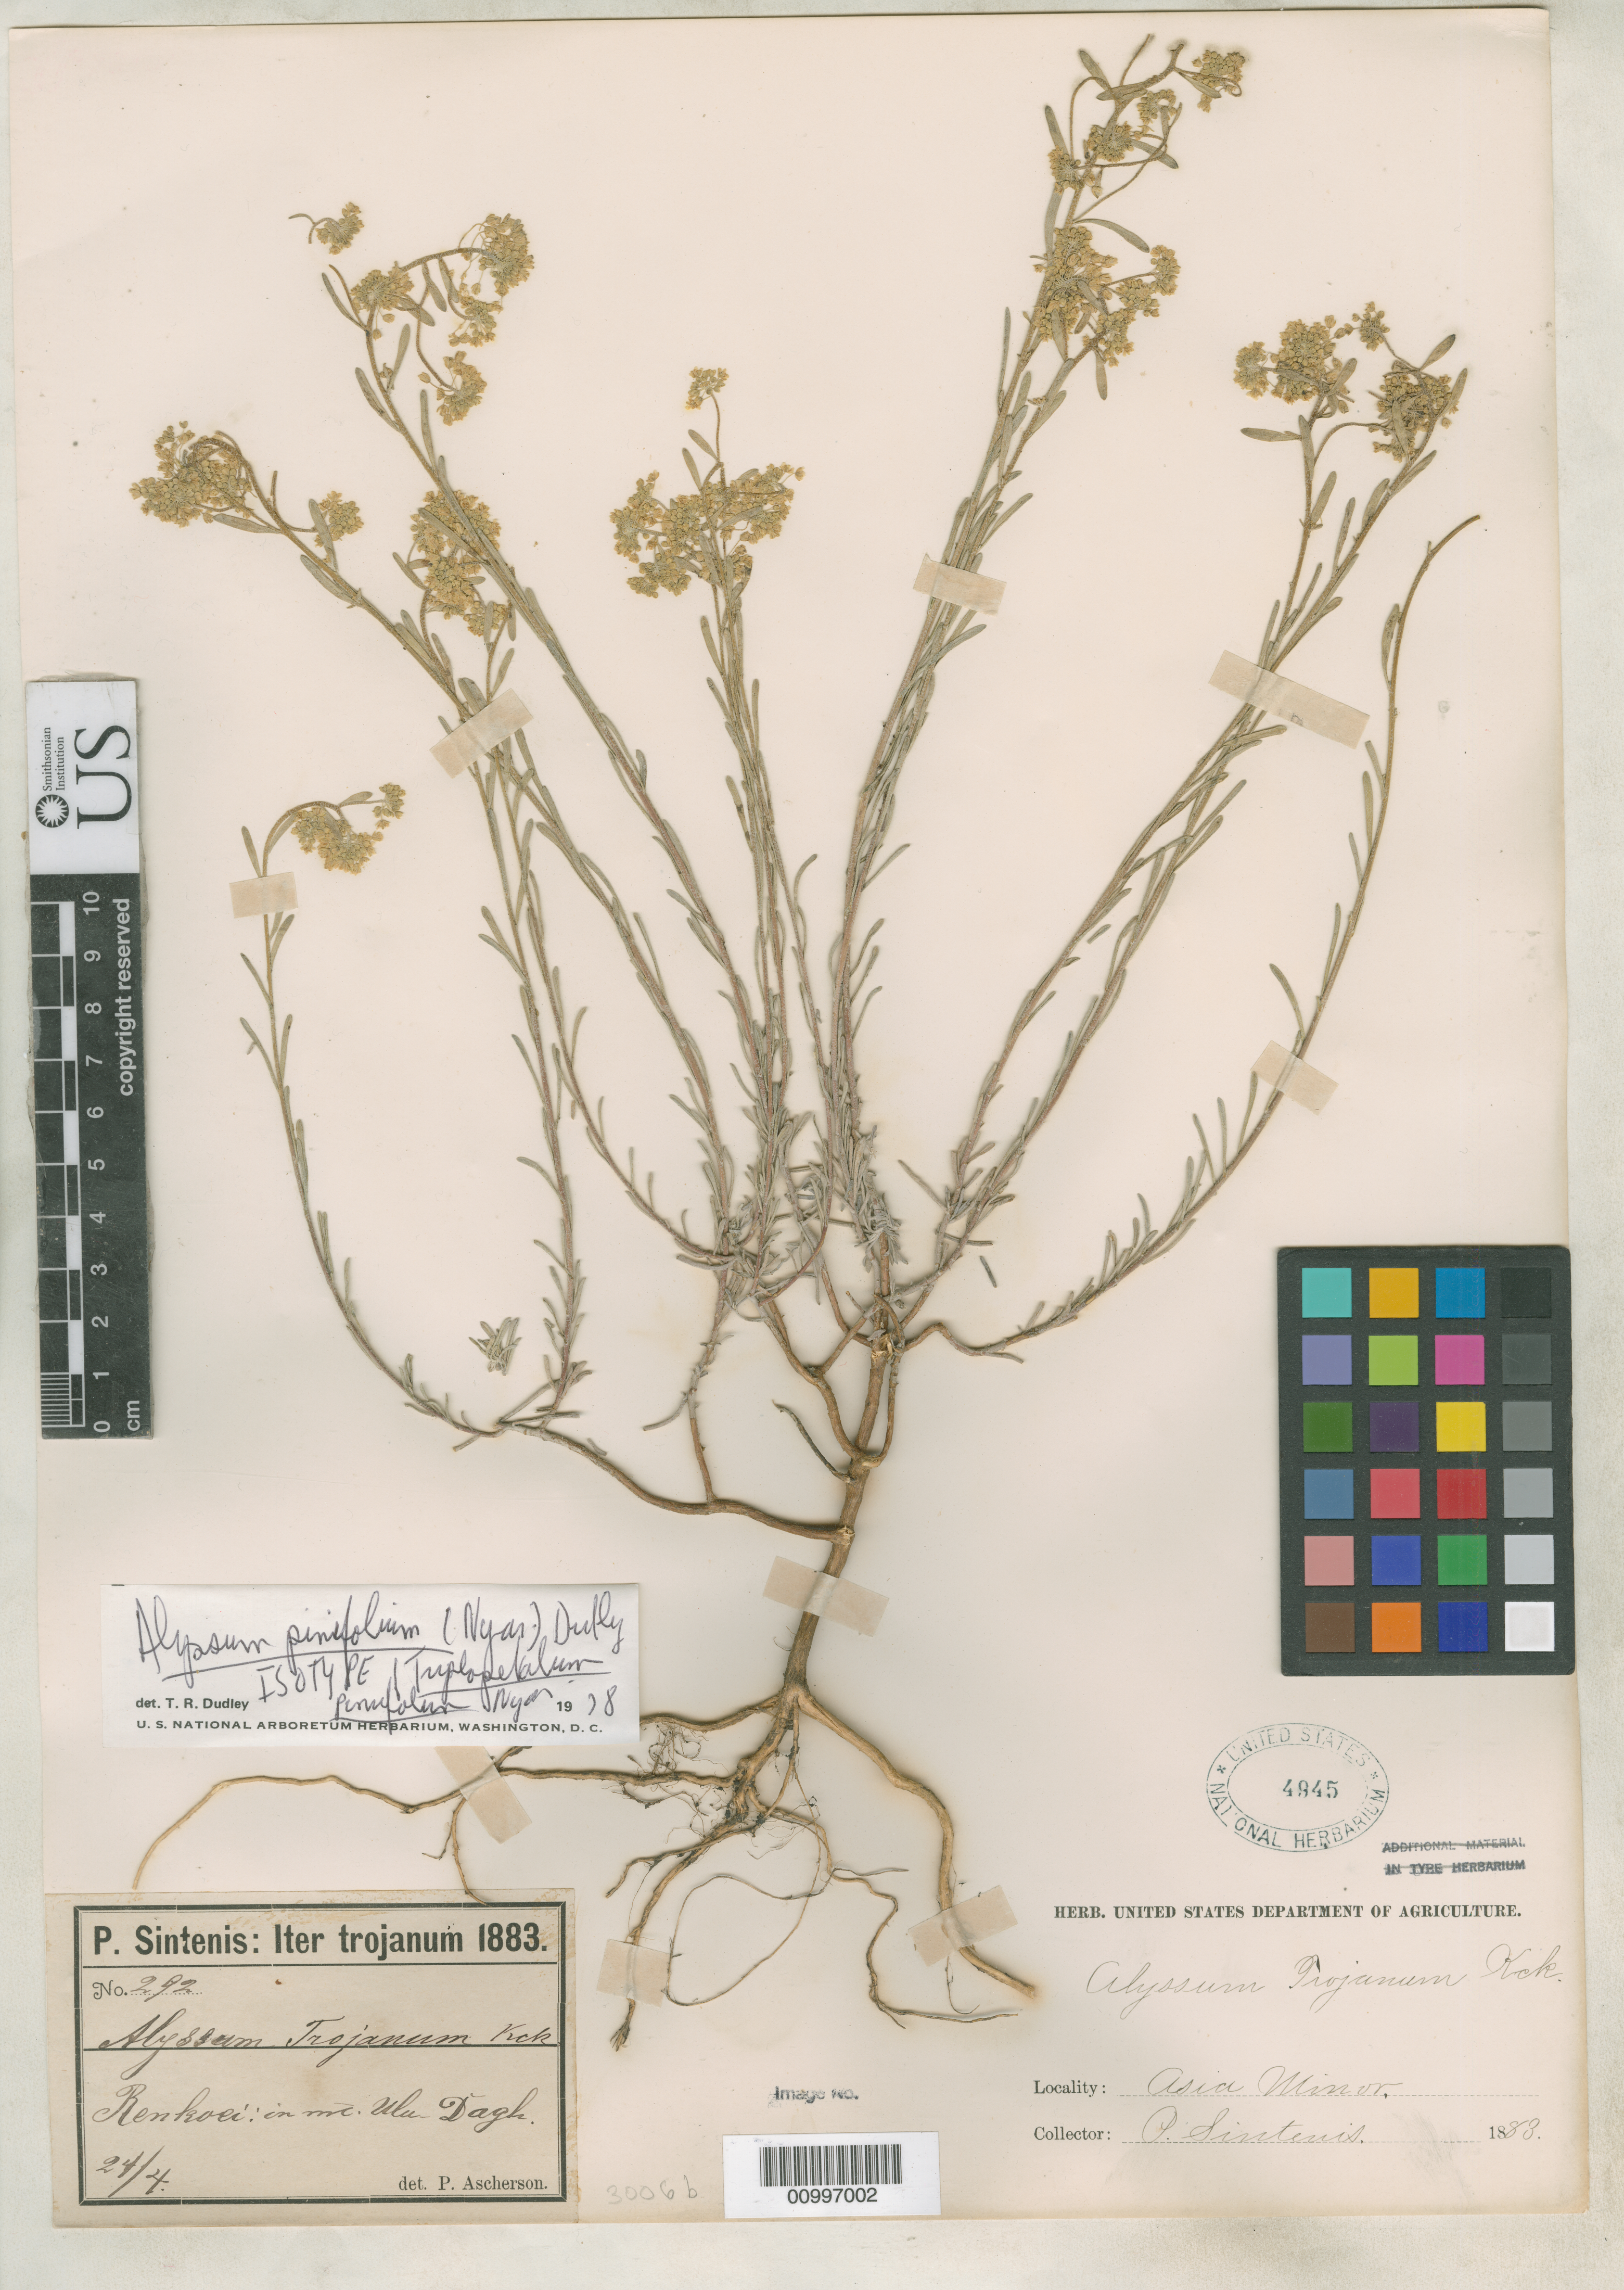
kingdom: Plantae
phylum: Tracheophyta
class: Magnoliopsida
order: Brassicales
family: Brassicaceae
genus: Triplopetalum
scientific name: Triplopetalum pinifolium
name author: Nyar.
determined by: Dudley, T. R.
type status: Isotype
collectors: P. Sintenis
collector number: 292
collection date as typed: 24 Apr 1883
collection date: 1883-04-24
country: Turkey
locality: Renkoei: in mt. Ulu-Dagh.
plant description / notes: Label bears the apparently ined. name Alyssum trojanum.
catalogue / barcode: US 4945